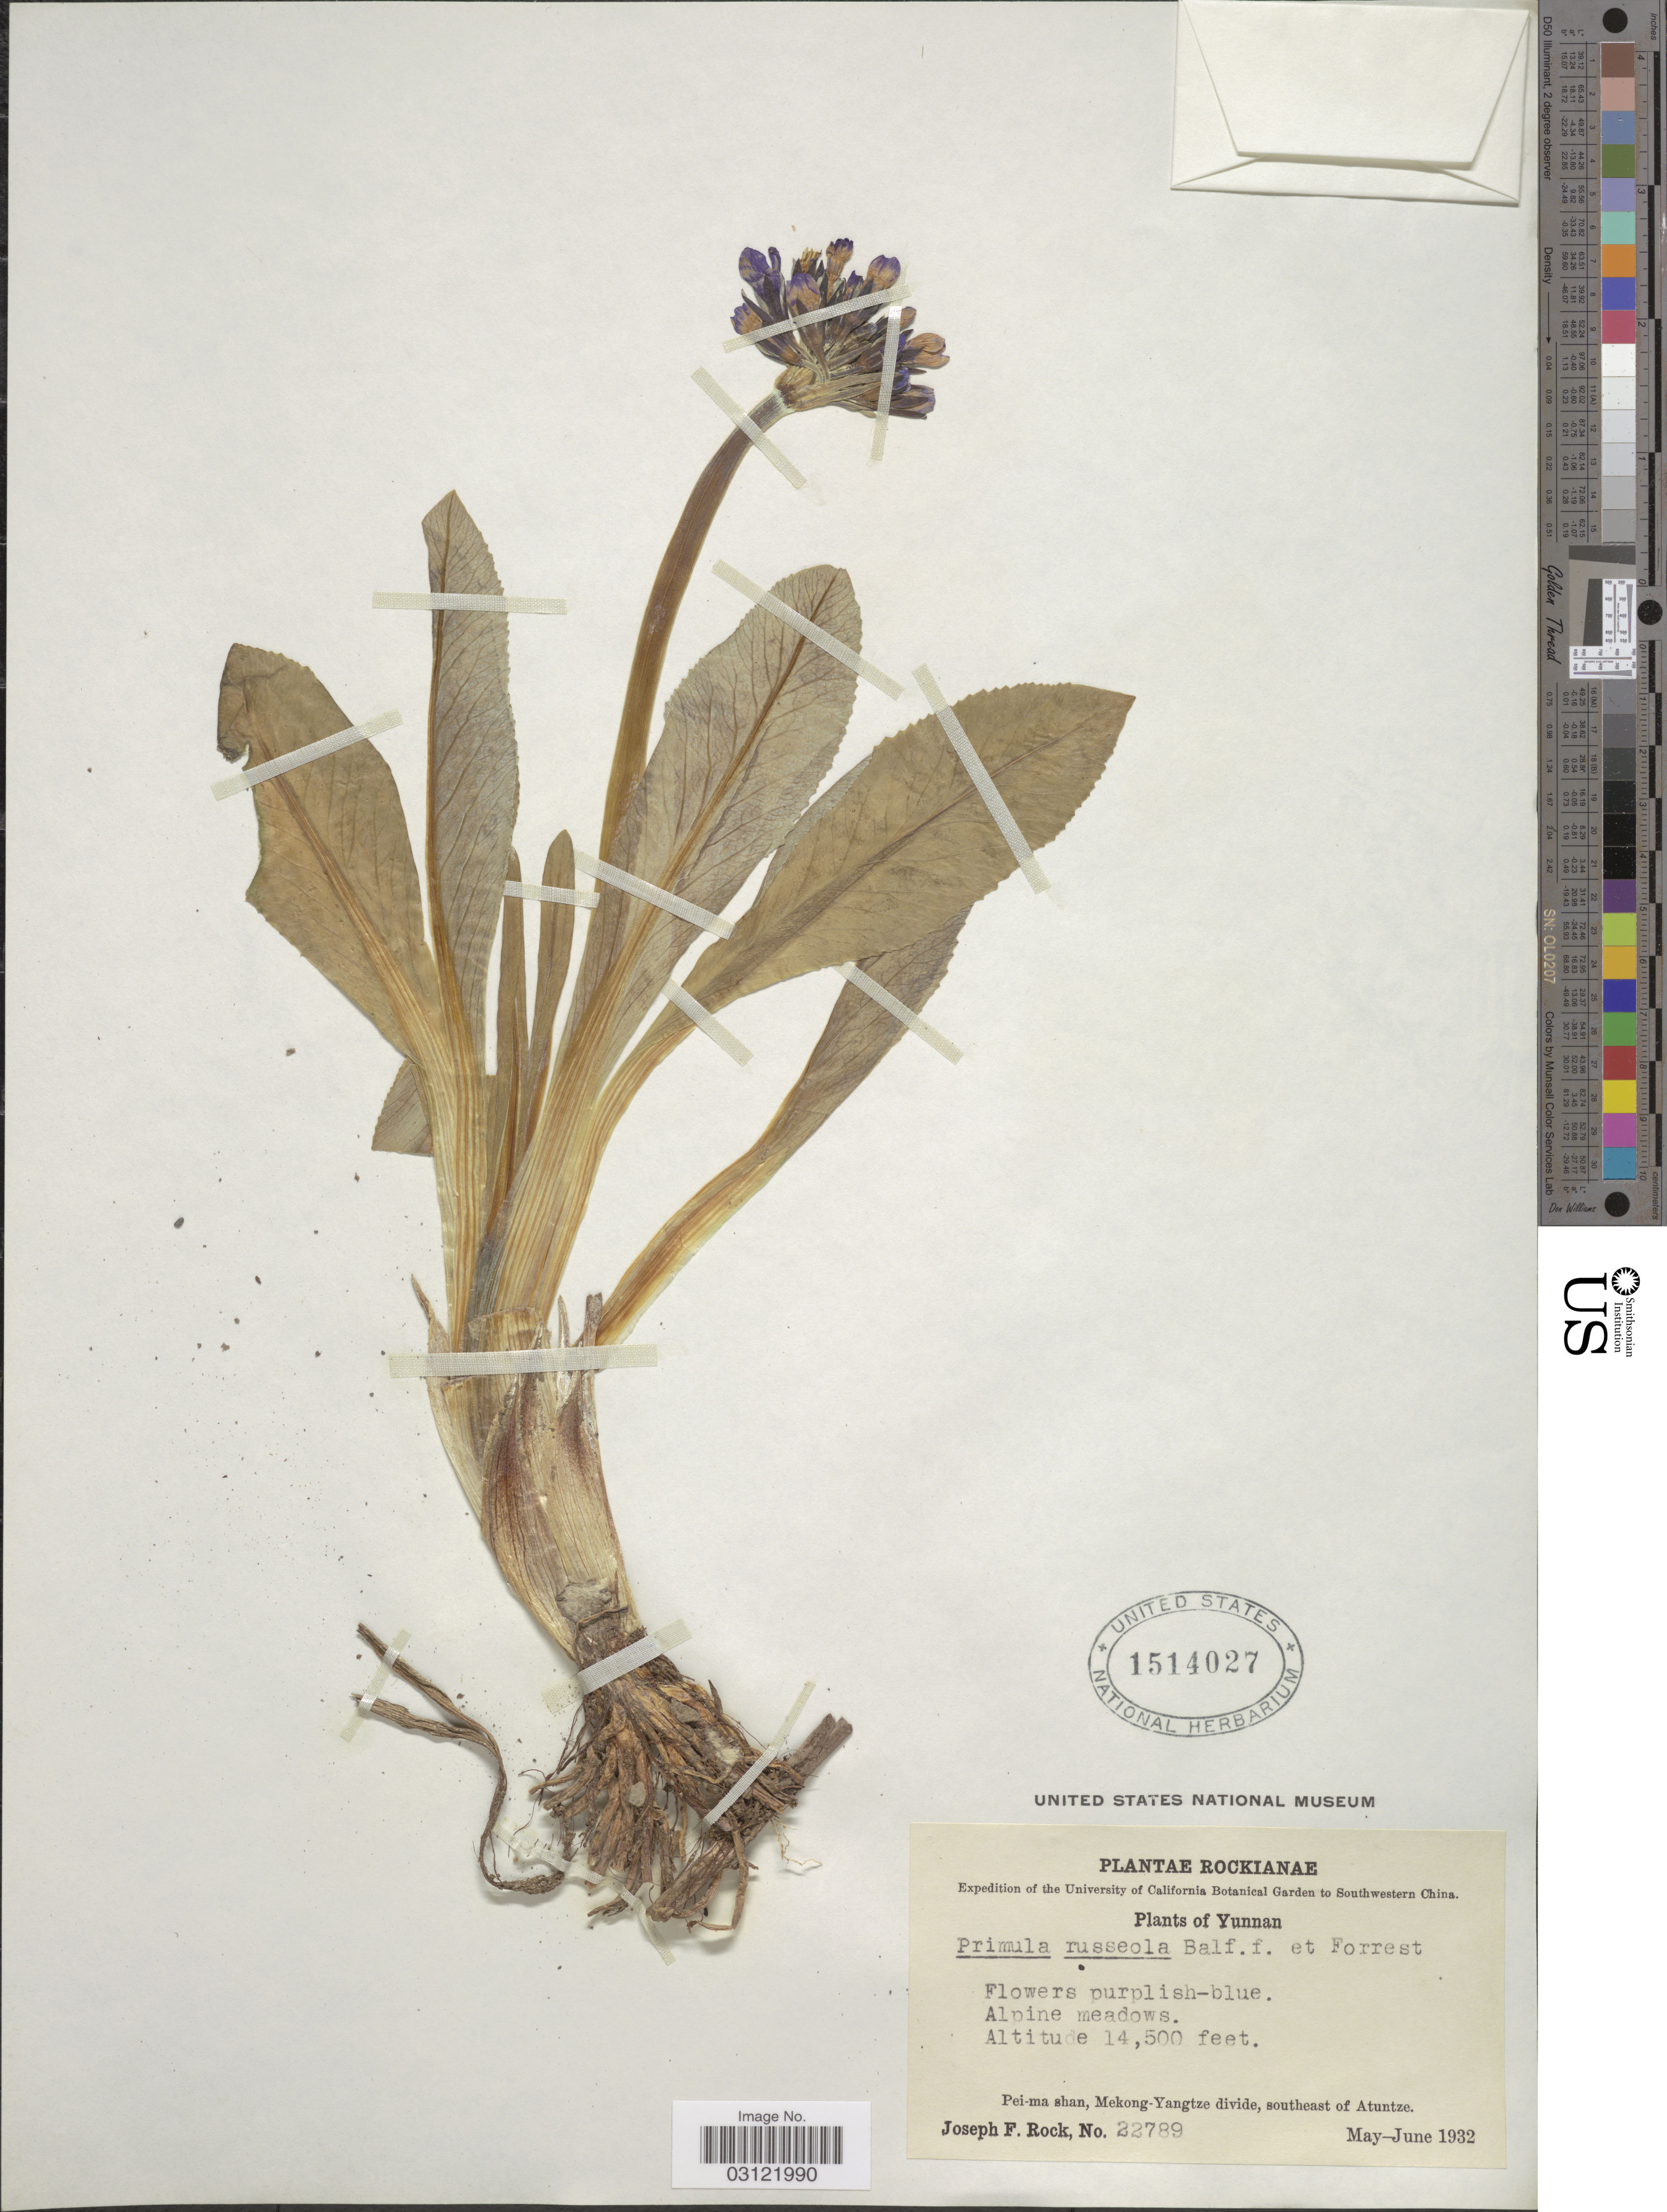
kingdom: Plantae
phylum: Tracheophyta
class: Magnoliopsida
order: Ericales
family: Primulaceae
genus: Primula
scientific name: Primula russeola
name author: Balf. f. & Forrest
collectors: J. F. Rock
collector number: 22789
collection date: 1932-05/1932-06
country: China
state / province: Yunnan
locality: Pei-ma shan, Mekong-Yangtze divide, southeast of Atuntze.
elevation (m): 4420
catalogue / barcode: US 1514027